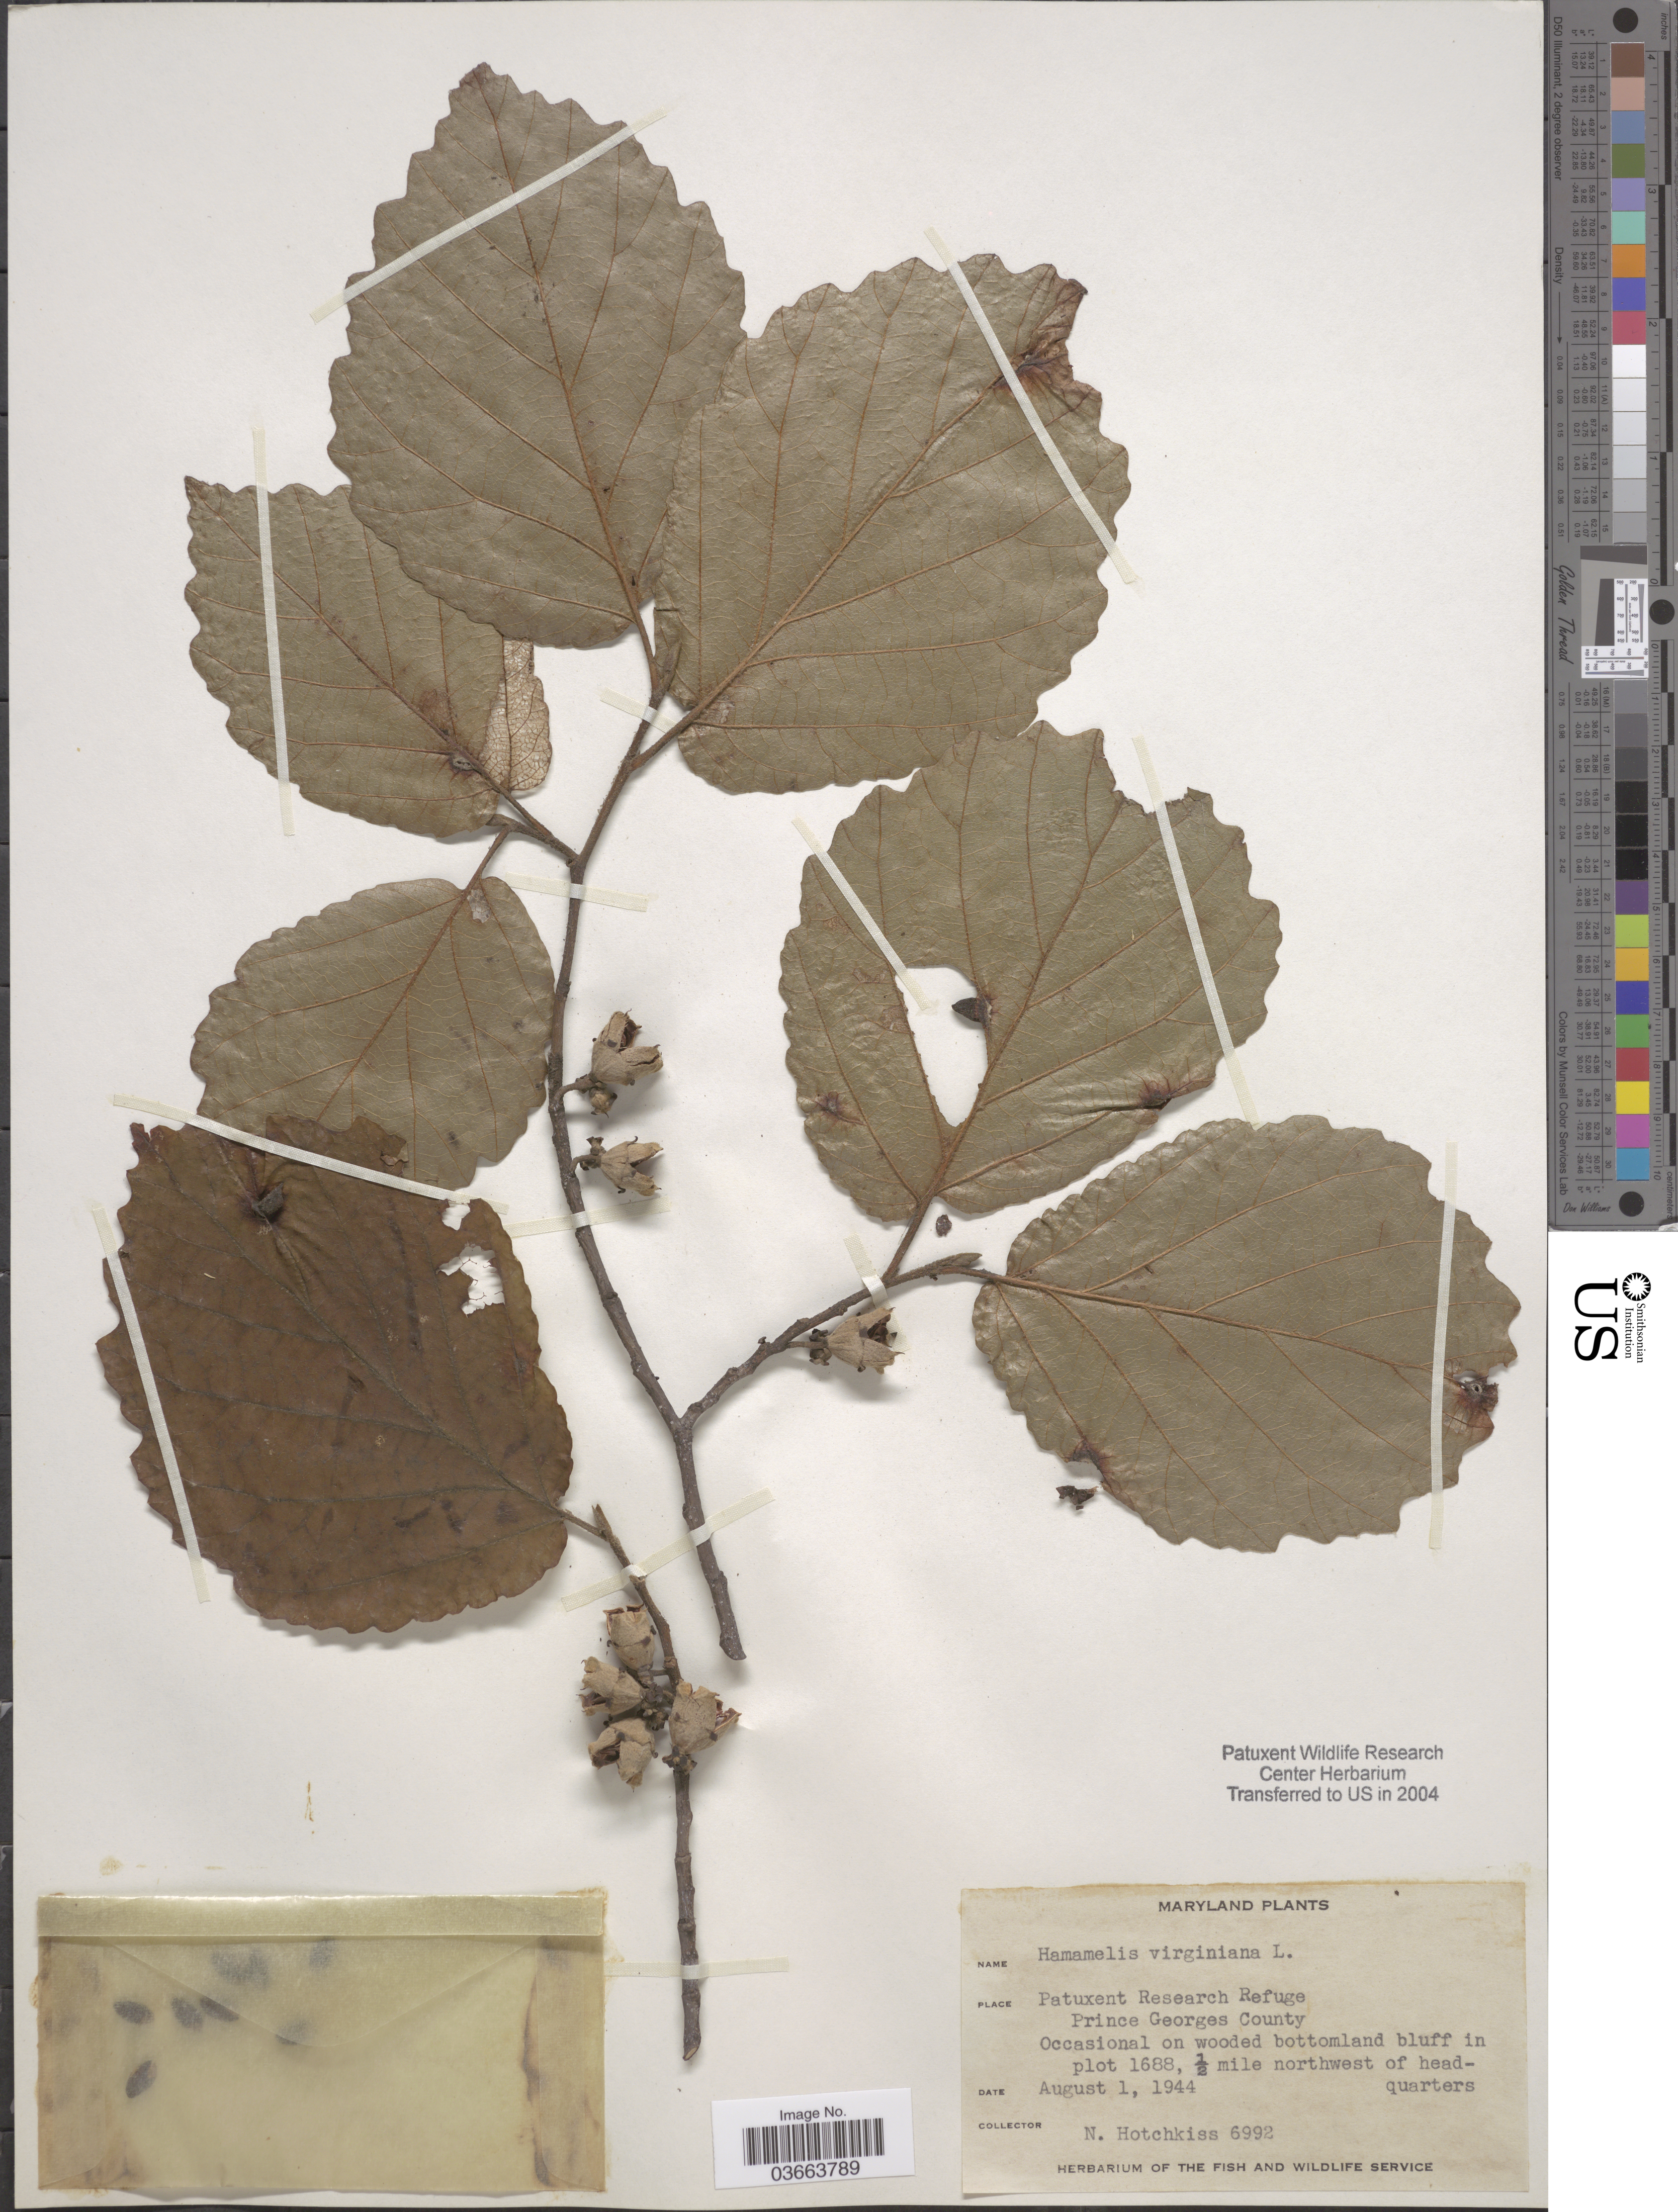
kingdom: Plantae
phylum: Tracheophyta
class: Magnoliopsida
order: Saxifragales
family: Hamamelidaceae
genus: Hamamelis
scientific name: Hamamelis virginiana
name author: L.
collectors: N. Hotchkiss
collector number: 6992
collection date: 1944-08-01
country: United States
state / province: Maryland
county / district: Prince George's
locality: Patuxent Research Refuge. Prince Georges County. Bluff in plot 1688, ½ mile northwest of headquarters.